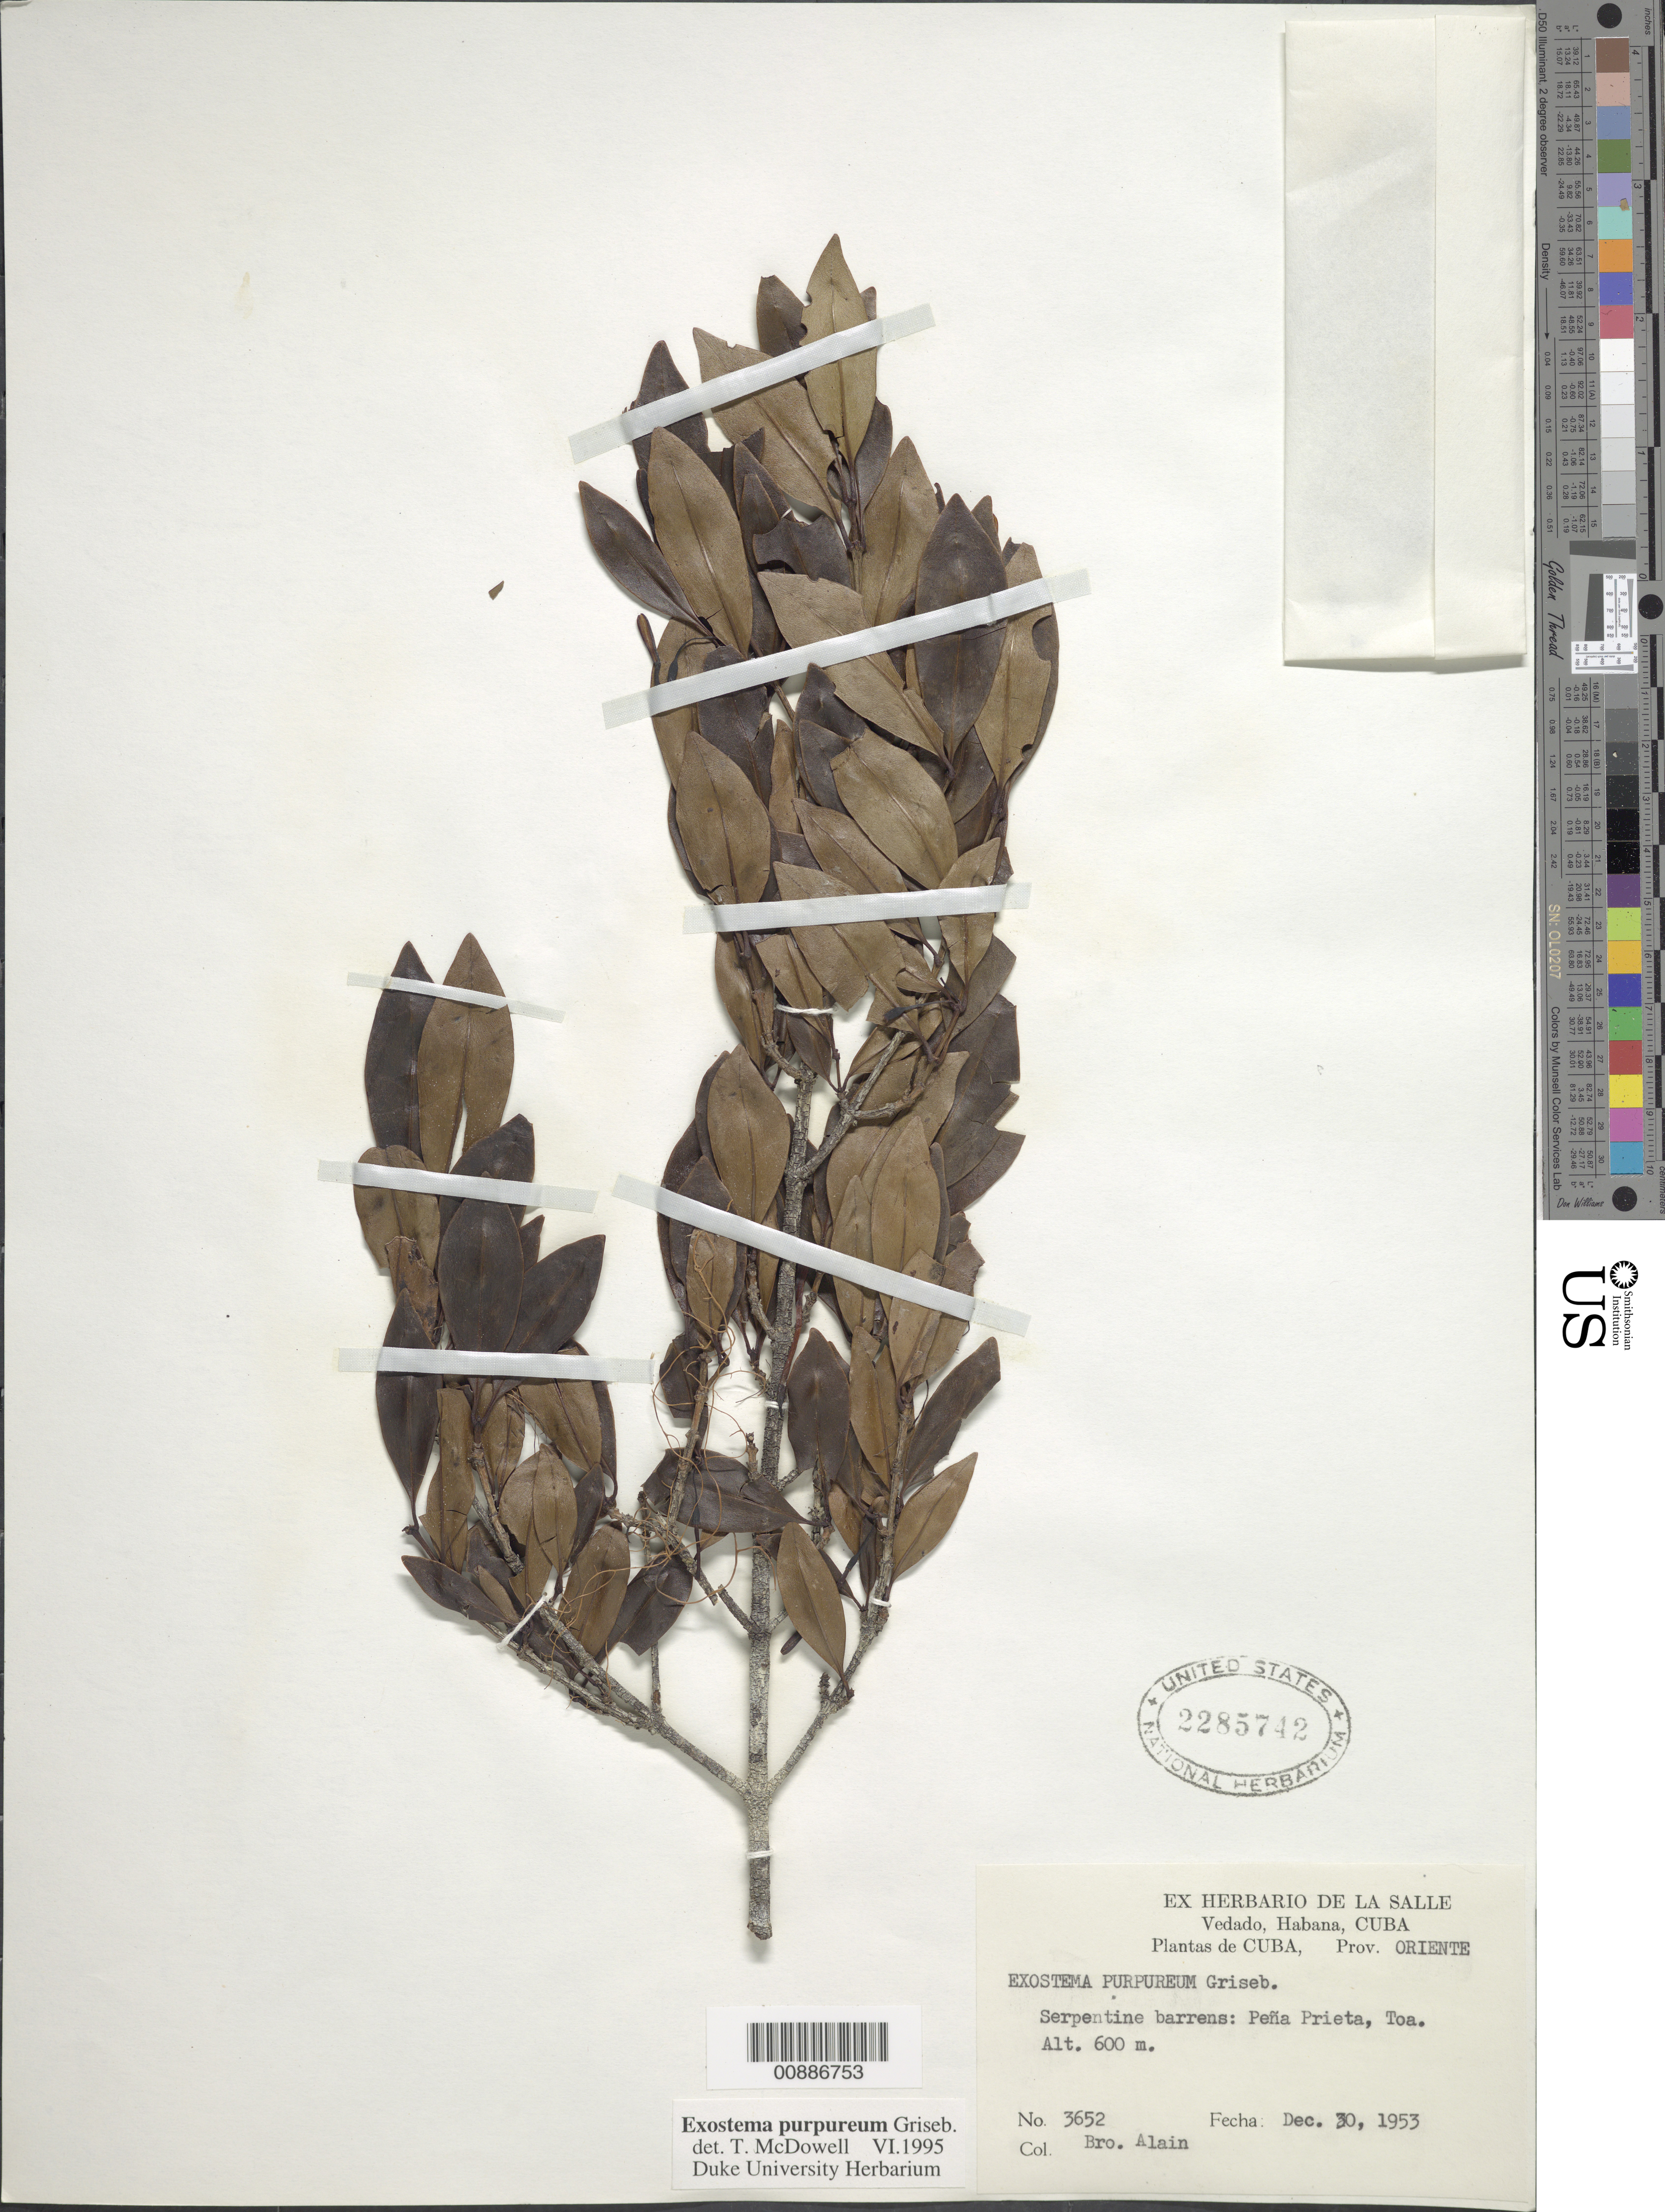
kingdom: Plantae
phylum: Tracheophyta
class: Magnoliopsida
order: Gentianales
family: Rubiaceae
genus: Exostema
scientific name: Exostema purpureum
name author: Griseb.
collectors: A. H. Liogier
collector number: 3652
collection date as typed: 30 Dec 1953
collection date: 1953-12-30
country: Cuba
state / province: Oriente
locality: Peña Prieta, Toa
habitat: Serpentine barrens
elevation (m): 600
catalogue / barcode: US 2285742